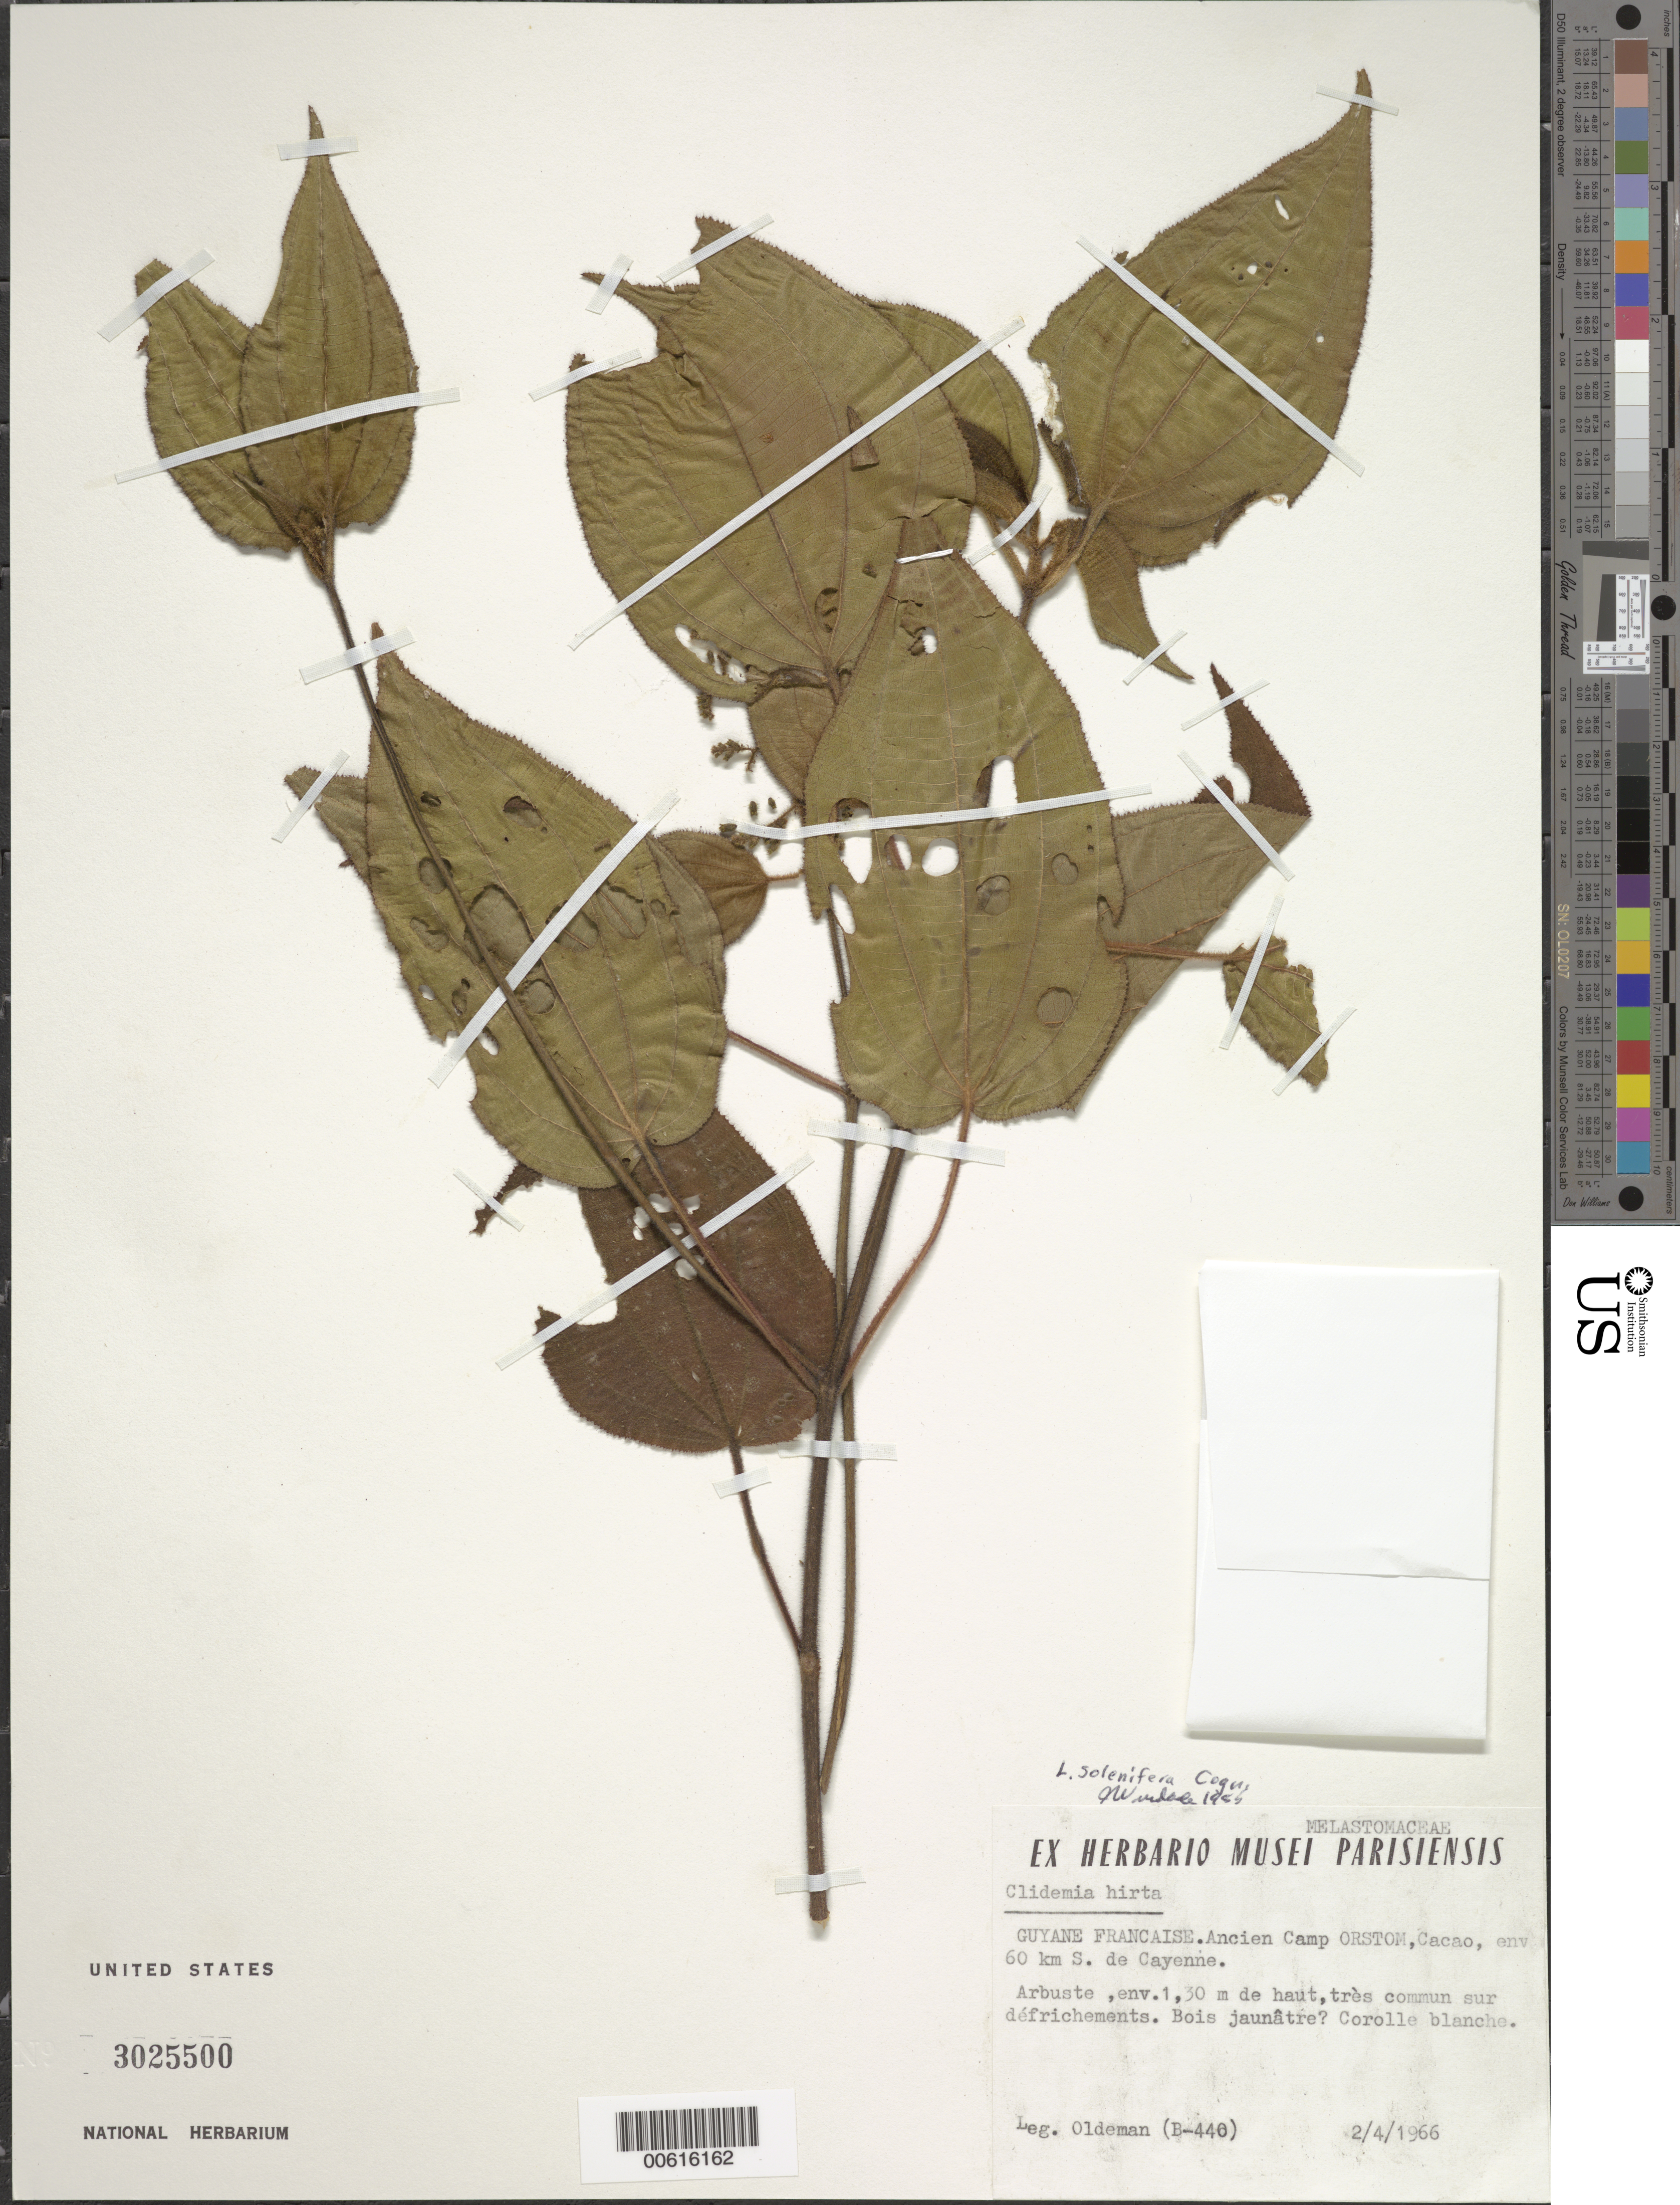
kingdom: Plantae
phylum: Tracheophyta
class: Magnoliopsida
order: Myrtales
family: Melastomataceae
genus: Leandra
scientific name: Leandra solenifera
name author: Cogn.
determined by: Wurdack, John J., (US), US (UNITED STATES)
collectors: R. Oldeman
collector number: B 440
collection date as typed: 2-Apr-66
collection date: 1966-04-02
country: French Guiana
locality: Montagne Cacao, 60 km S of Cayenne, Bassin de la Comté; ancien camp ORSTOM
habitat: Sur defrichements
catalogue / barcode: US 3025500